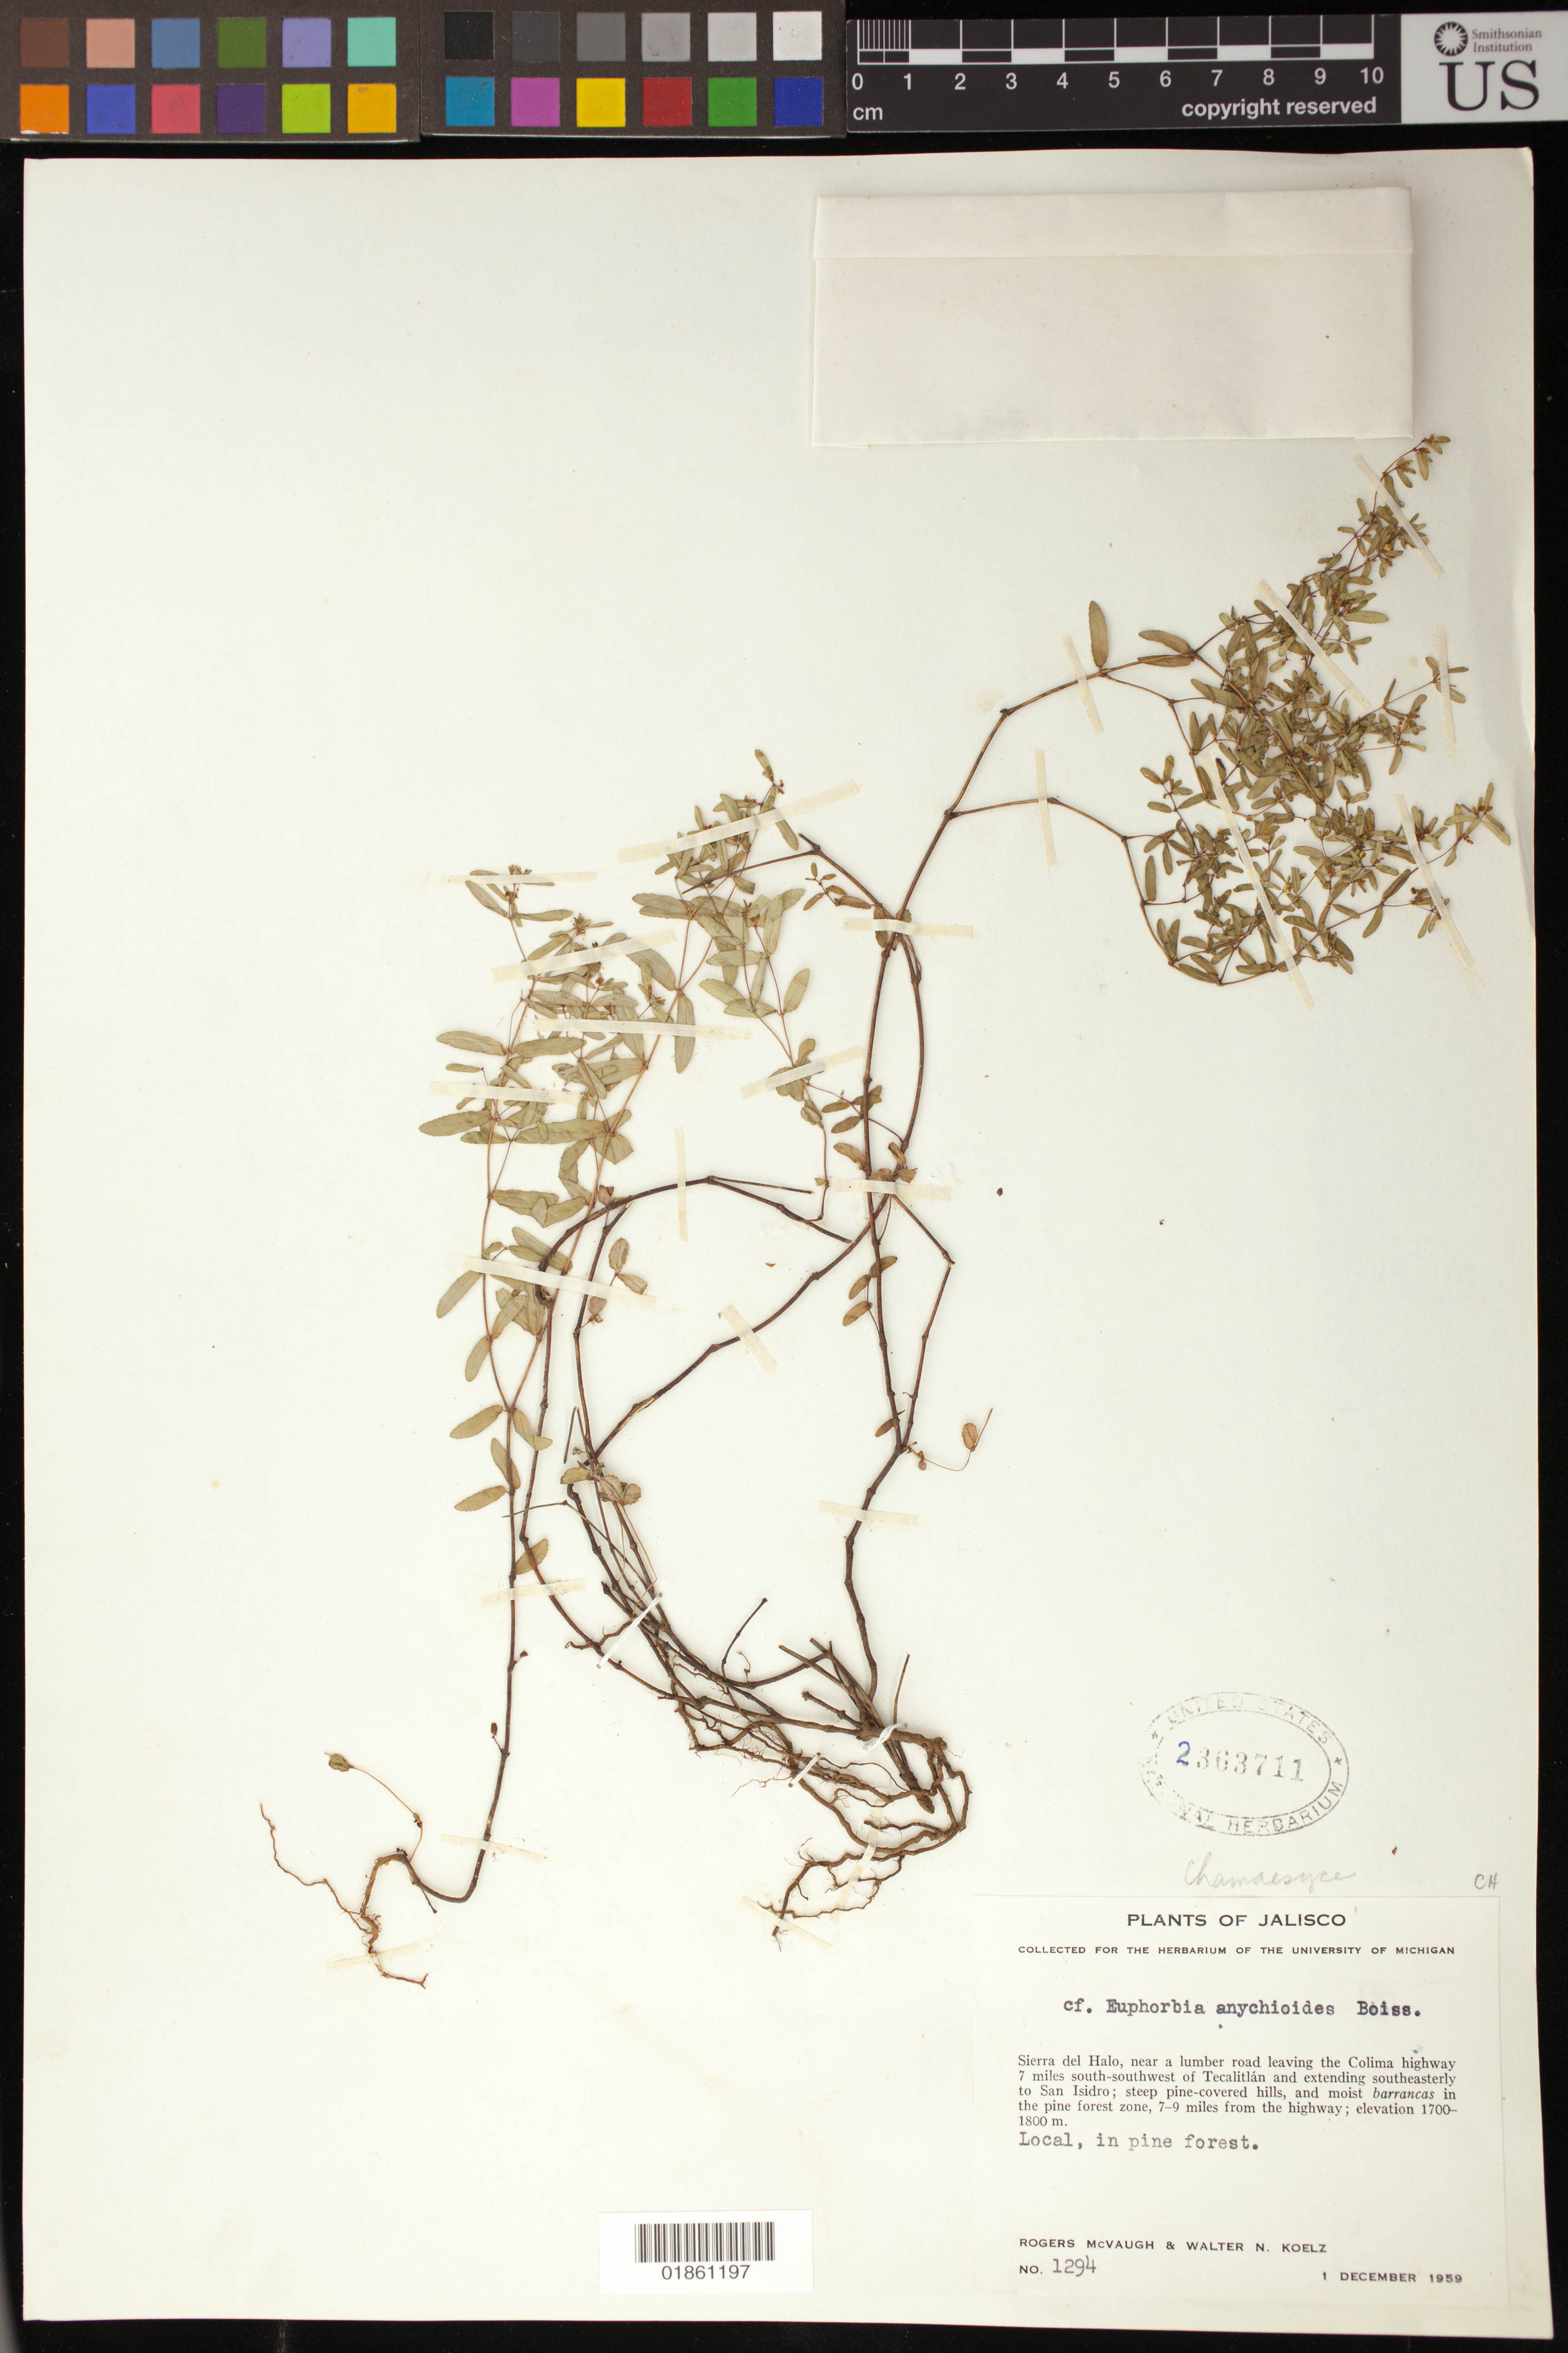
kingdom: Plantae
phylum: Tracheophyta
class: Magnoliopsida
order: Malpighiales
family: Euphorbiaceae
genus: Euphorbia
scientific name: Euphorbia sp.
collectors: R. McVaugh & W. N. Koelz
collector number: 1294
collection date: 1959-12-01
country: Mexico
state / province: Jalisco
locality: Sierra del Halo, near a lumber road leaving the Colima highway 7 miles south-southwest of Tecalitlan and extending southeasterly to San Isidro; steep pine-covered hills, and moist barrancas in the pine forest zone 7-9 miles from the highway.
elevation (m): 1700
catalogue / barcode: US 2363711